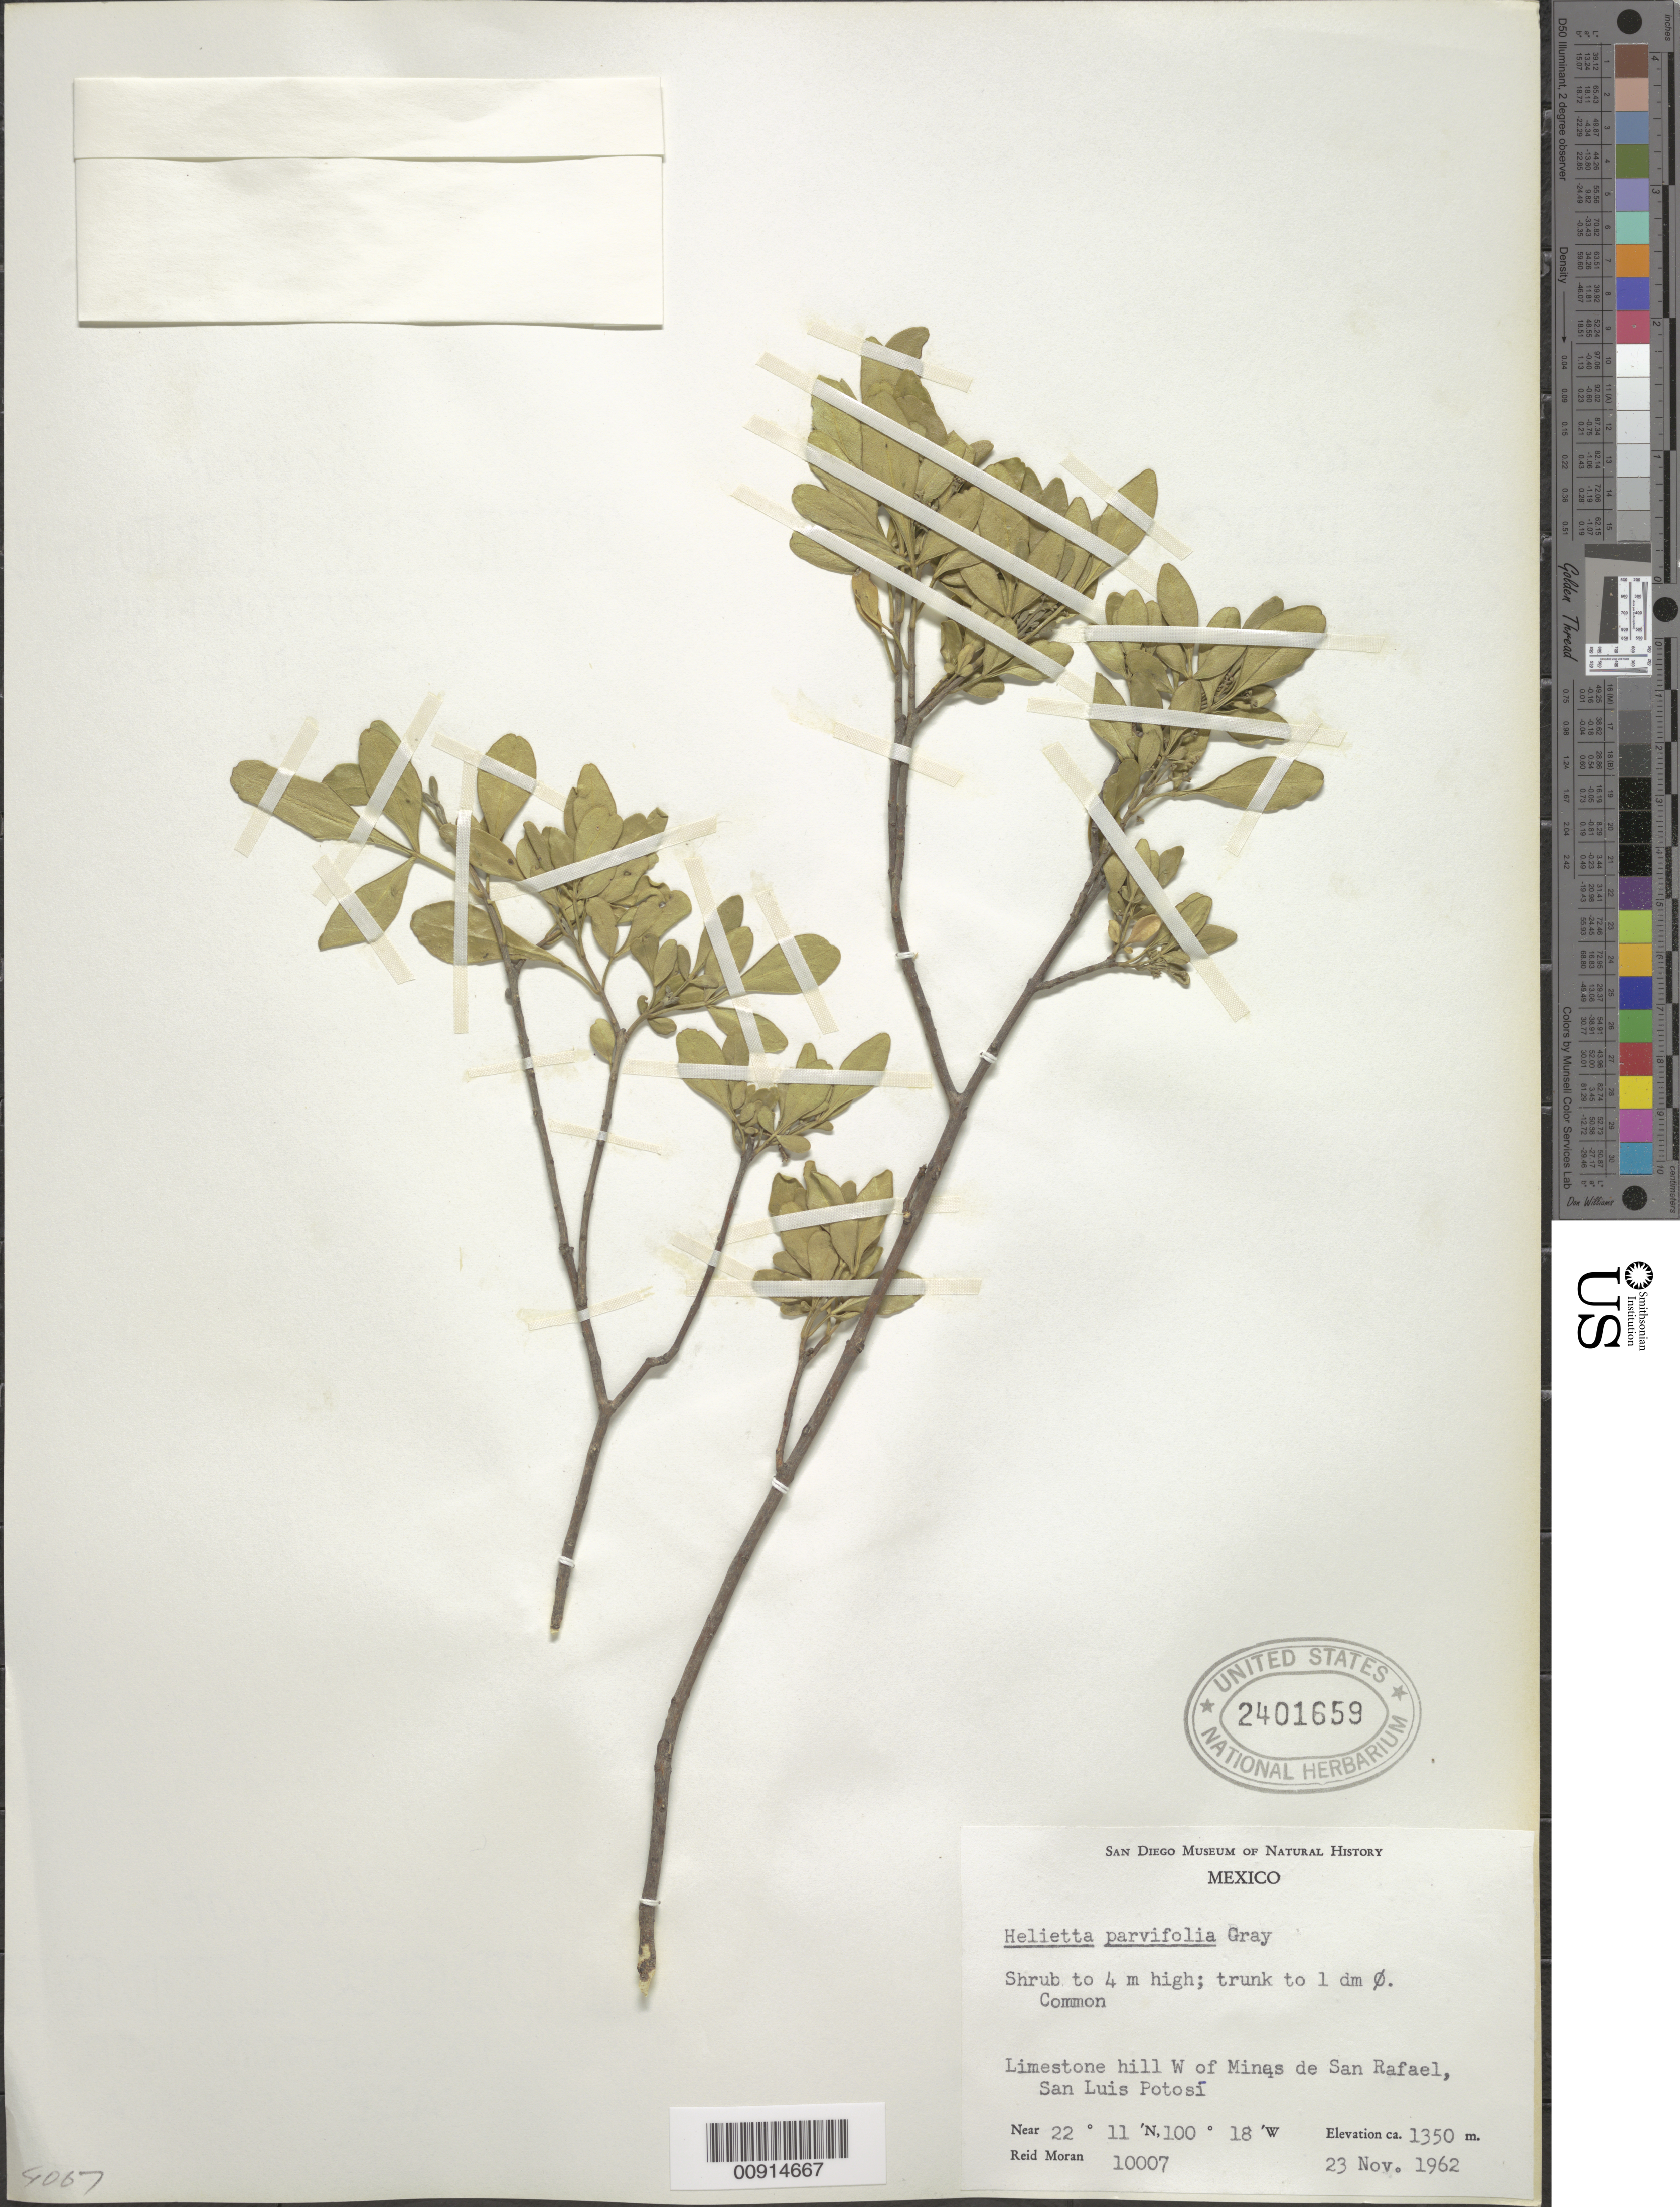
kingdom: Plantae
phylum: Tracheophyta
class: Magnoliopsida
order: Sapindales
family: Rutaceae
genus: Helietta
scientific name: Helietta parvifolia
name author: (A. Gray ex Hemsl.) Benth.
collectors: R. V. Moran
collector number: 10007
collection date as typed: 23 Nov 1962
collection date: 1962-11-23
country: Mexico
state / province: San Luis Potosí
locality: Limestone hill W of Minas de San Rafael, San Luis Potosí.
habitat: Limestone hill.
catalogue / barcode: US 2401659